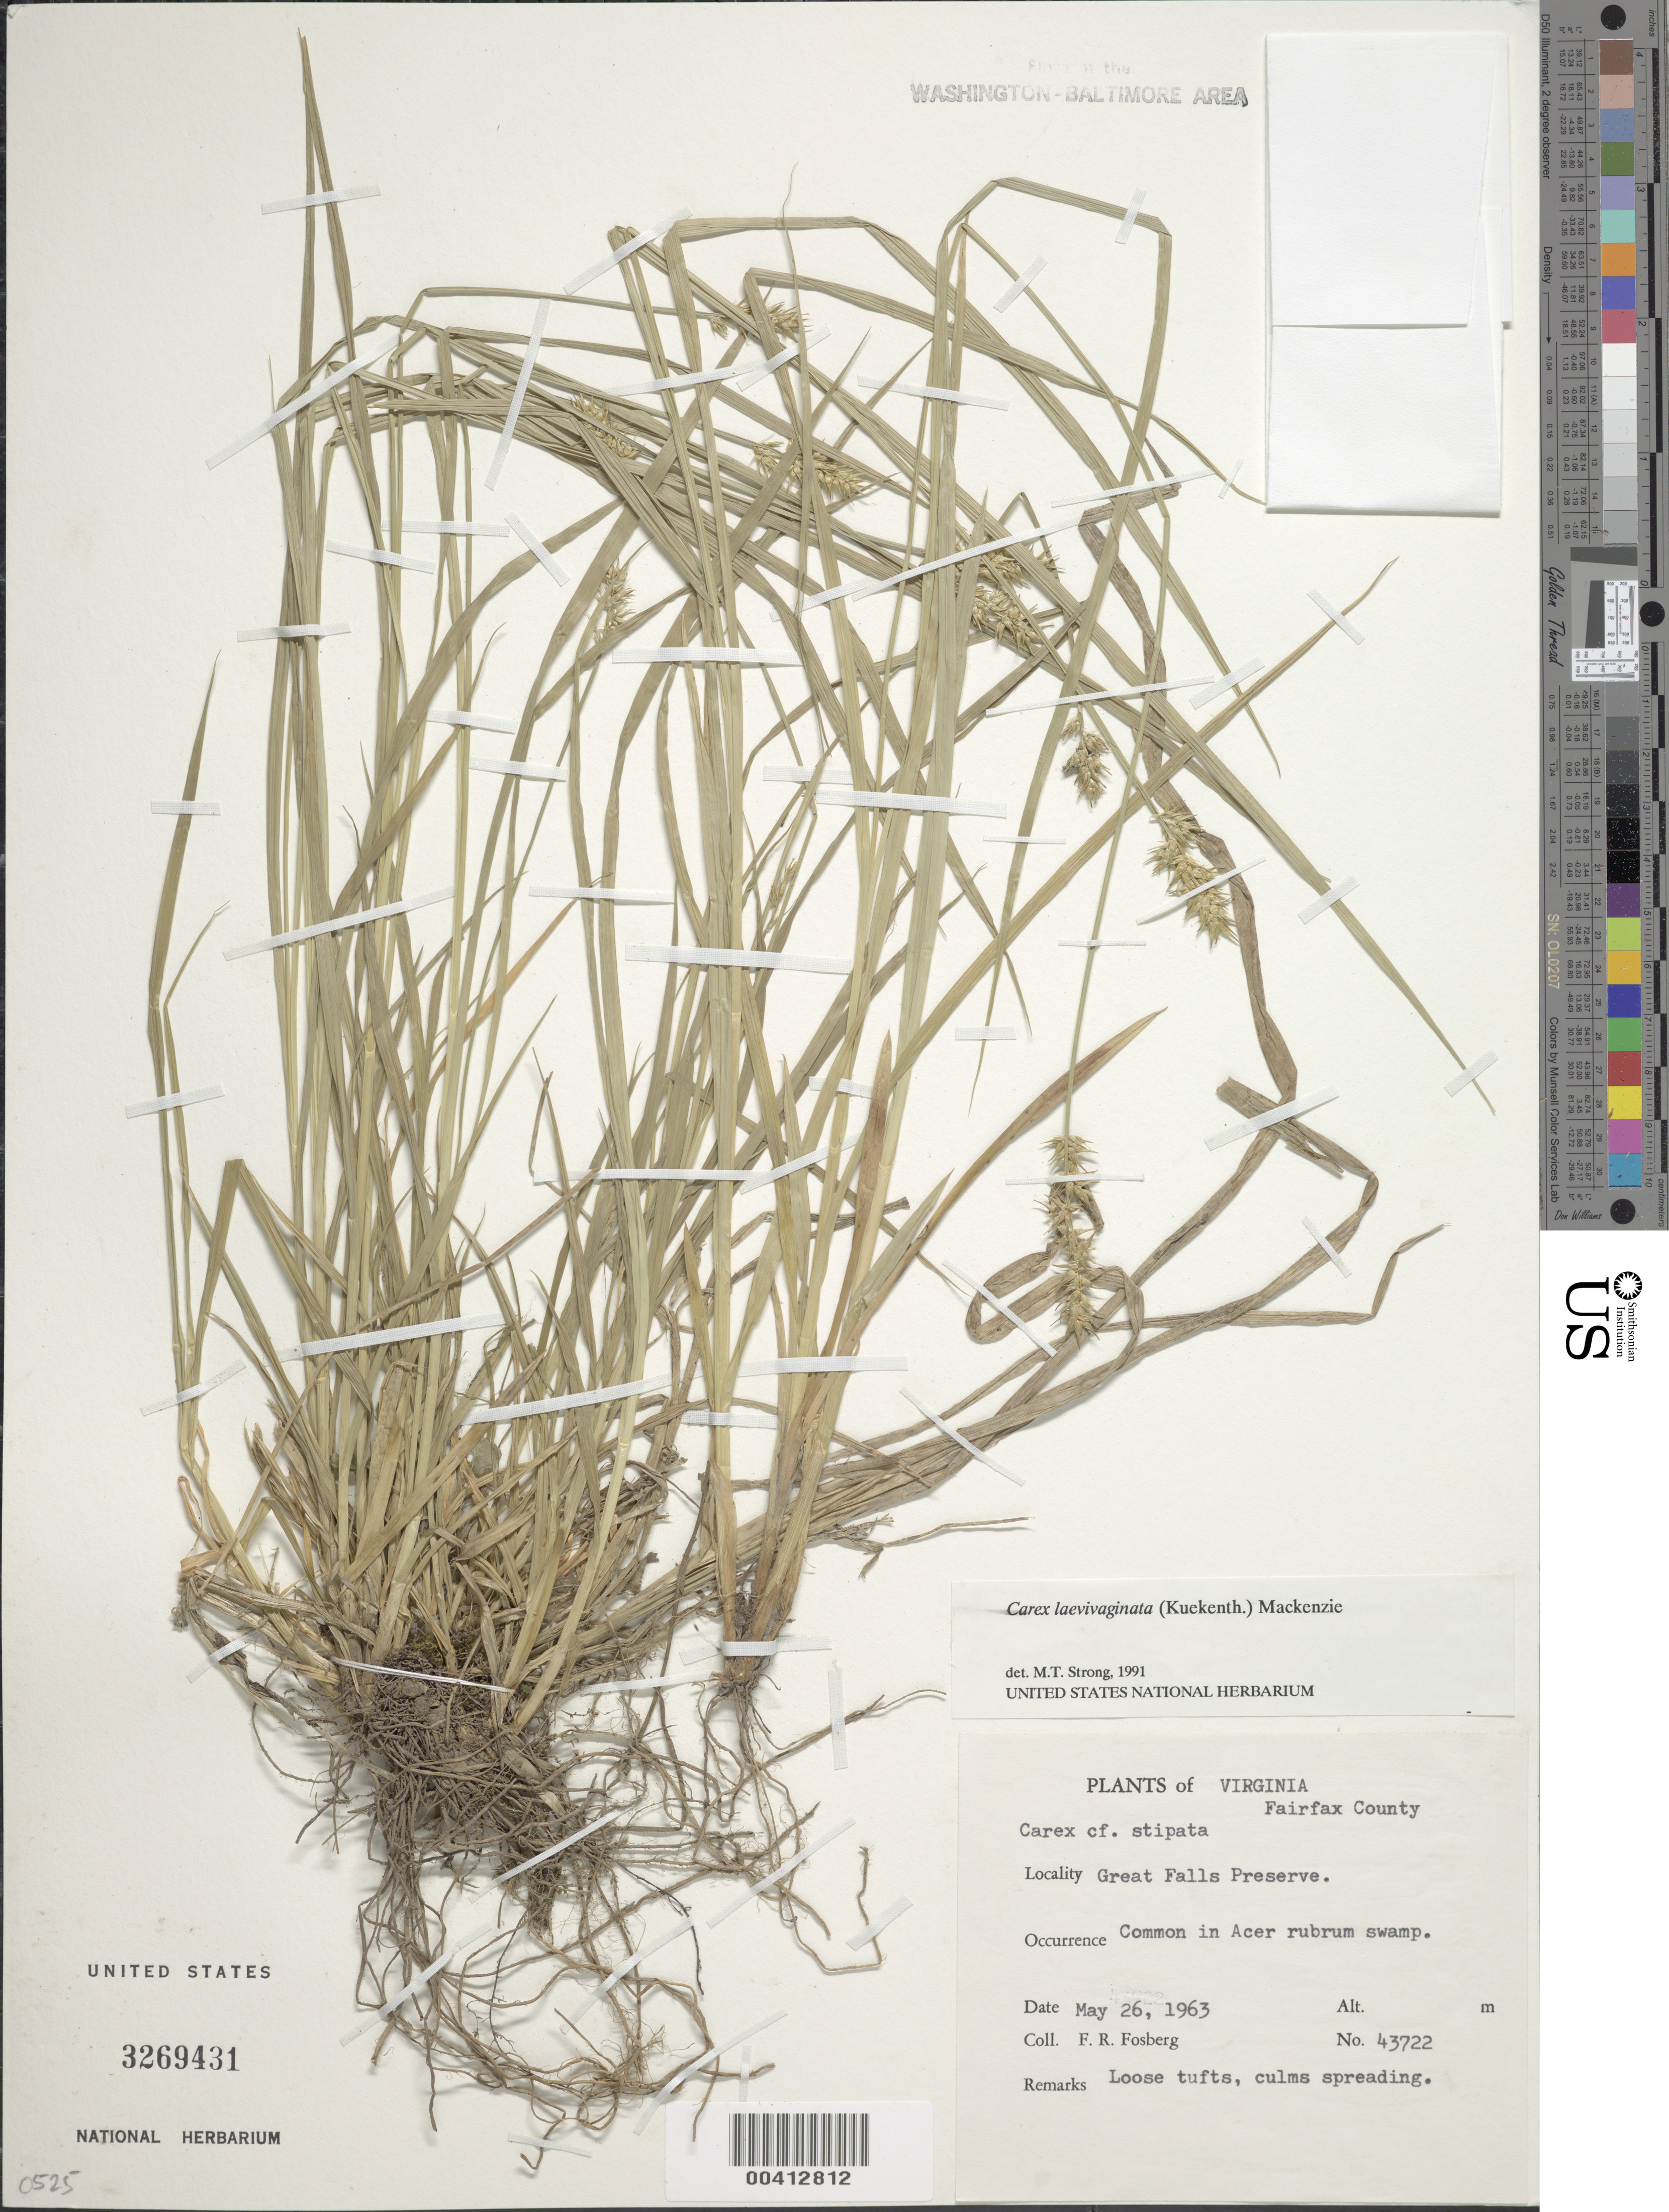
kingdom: Plantae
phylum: Tracheophyta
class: Liliopsida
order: Poales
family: Cyperaceae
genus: Carex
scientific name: Carex laevivaginata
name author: (Kük.) Mack.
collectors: F. R. Fosberg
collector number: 43722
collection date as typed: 26 May 1963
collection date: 1963-05-26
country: United States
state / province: Virginia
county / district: Fairfax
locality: Great Falls Preserve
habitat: Swamp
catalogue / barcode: US 3269431